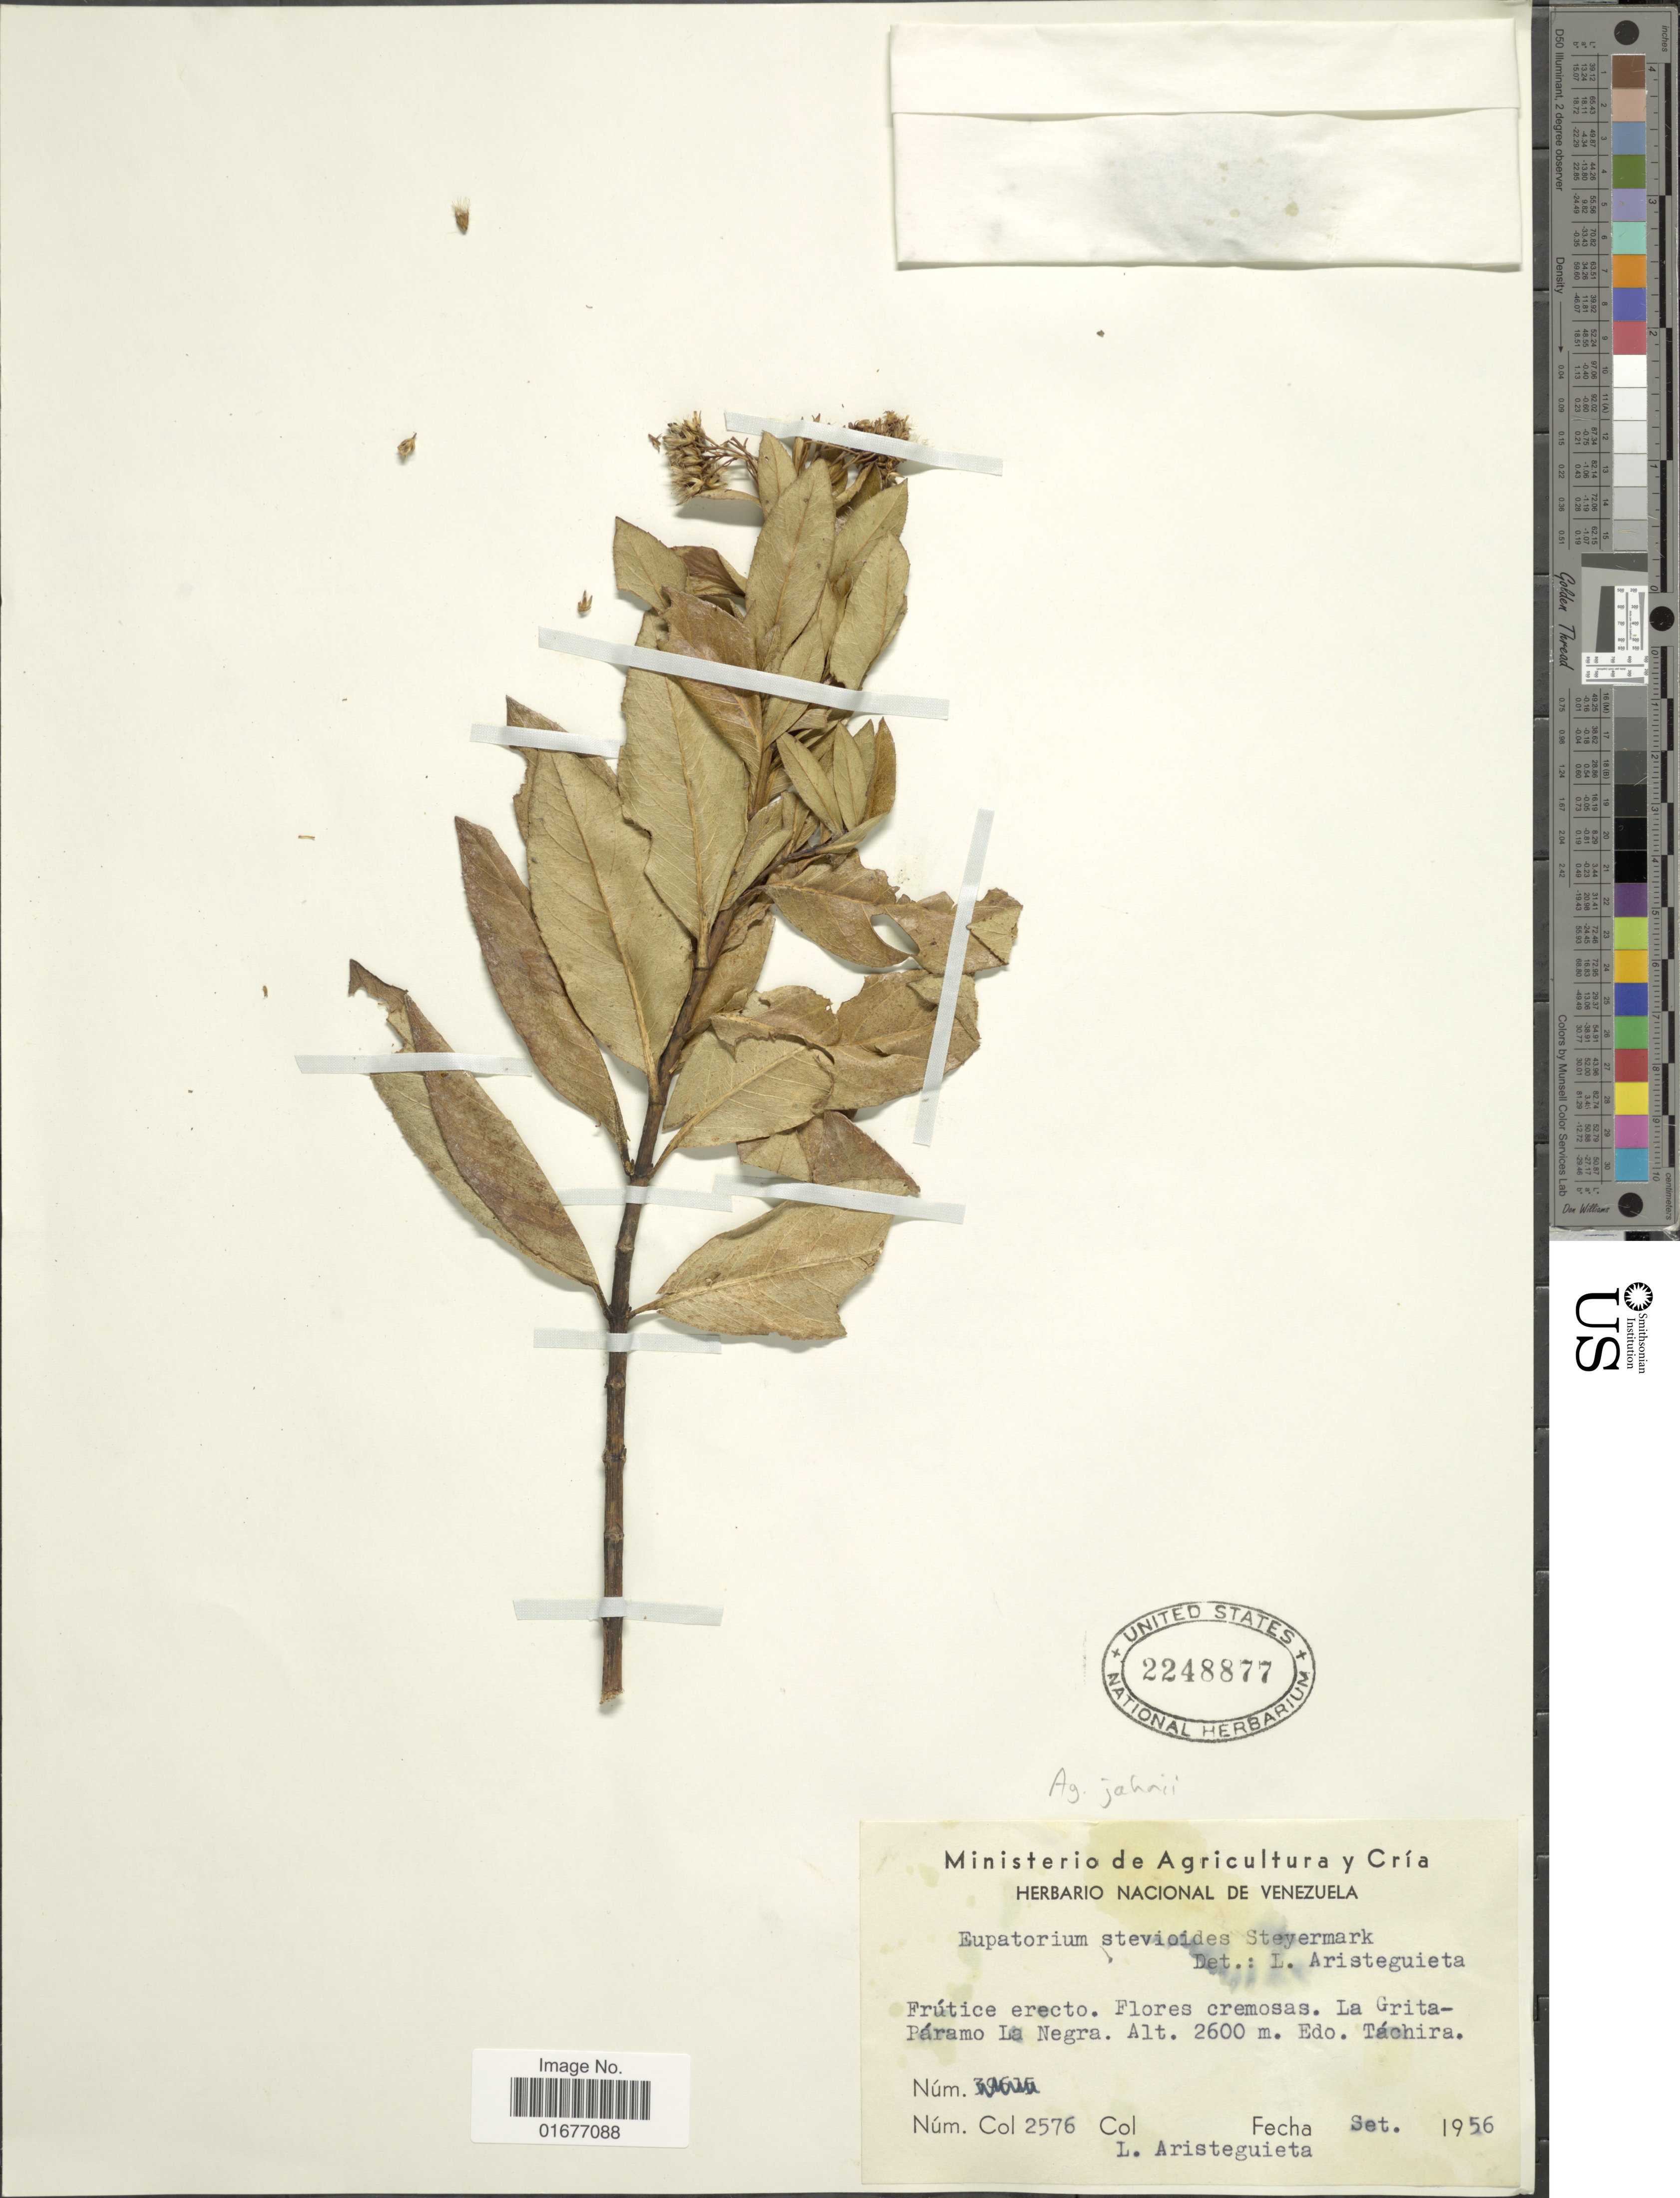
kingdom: Plantae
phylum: Tracheophyta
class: Magnoliopsida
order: Asterales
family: Asteraceae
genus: Ageratina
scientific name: Ageratina jahnii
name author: (B.L. Rob.) R.M. King & H. Rob.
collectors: L. Aristeguieta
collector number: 2576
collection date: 1956-09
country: Venezuela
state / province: Tachira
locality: La Grita-Paramo La Negra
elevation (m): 2600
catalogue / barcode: US 2248877